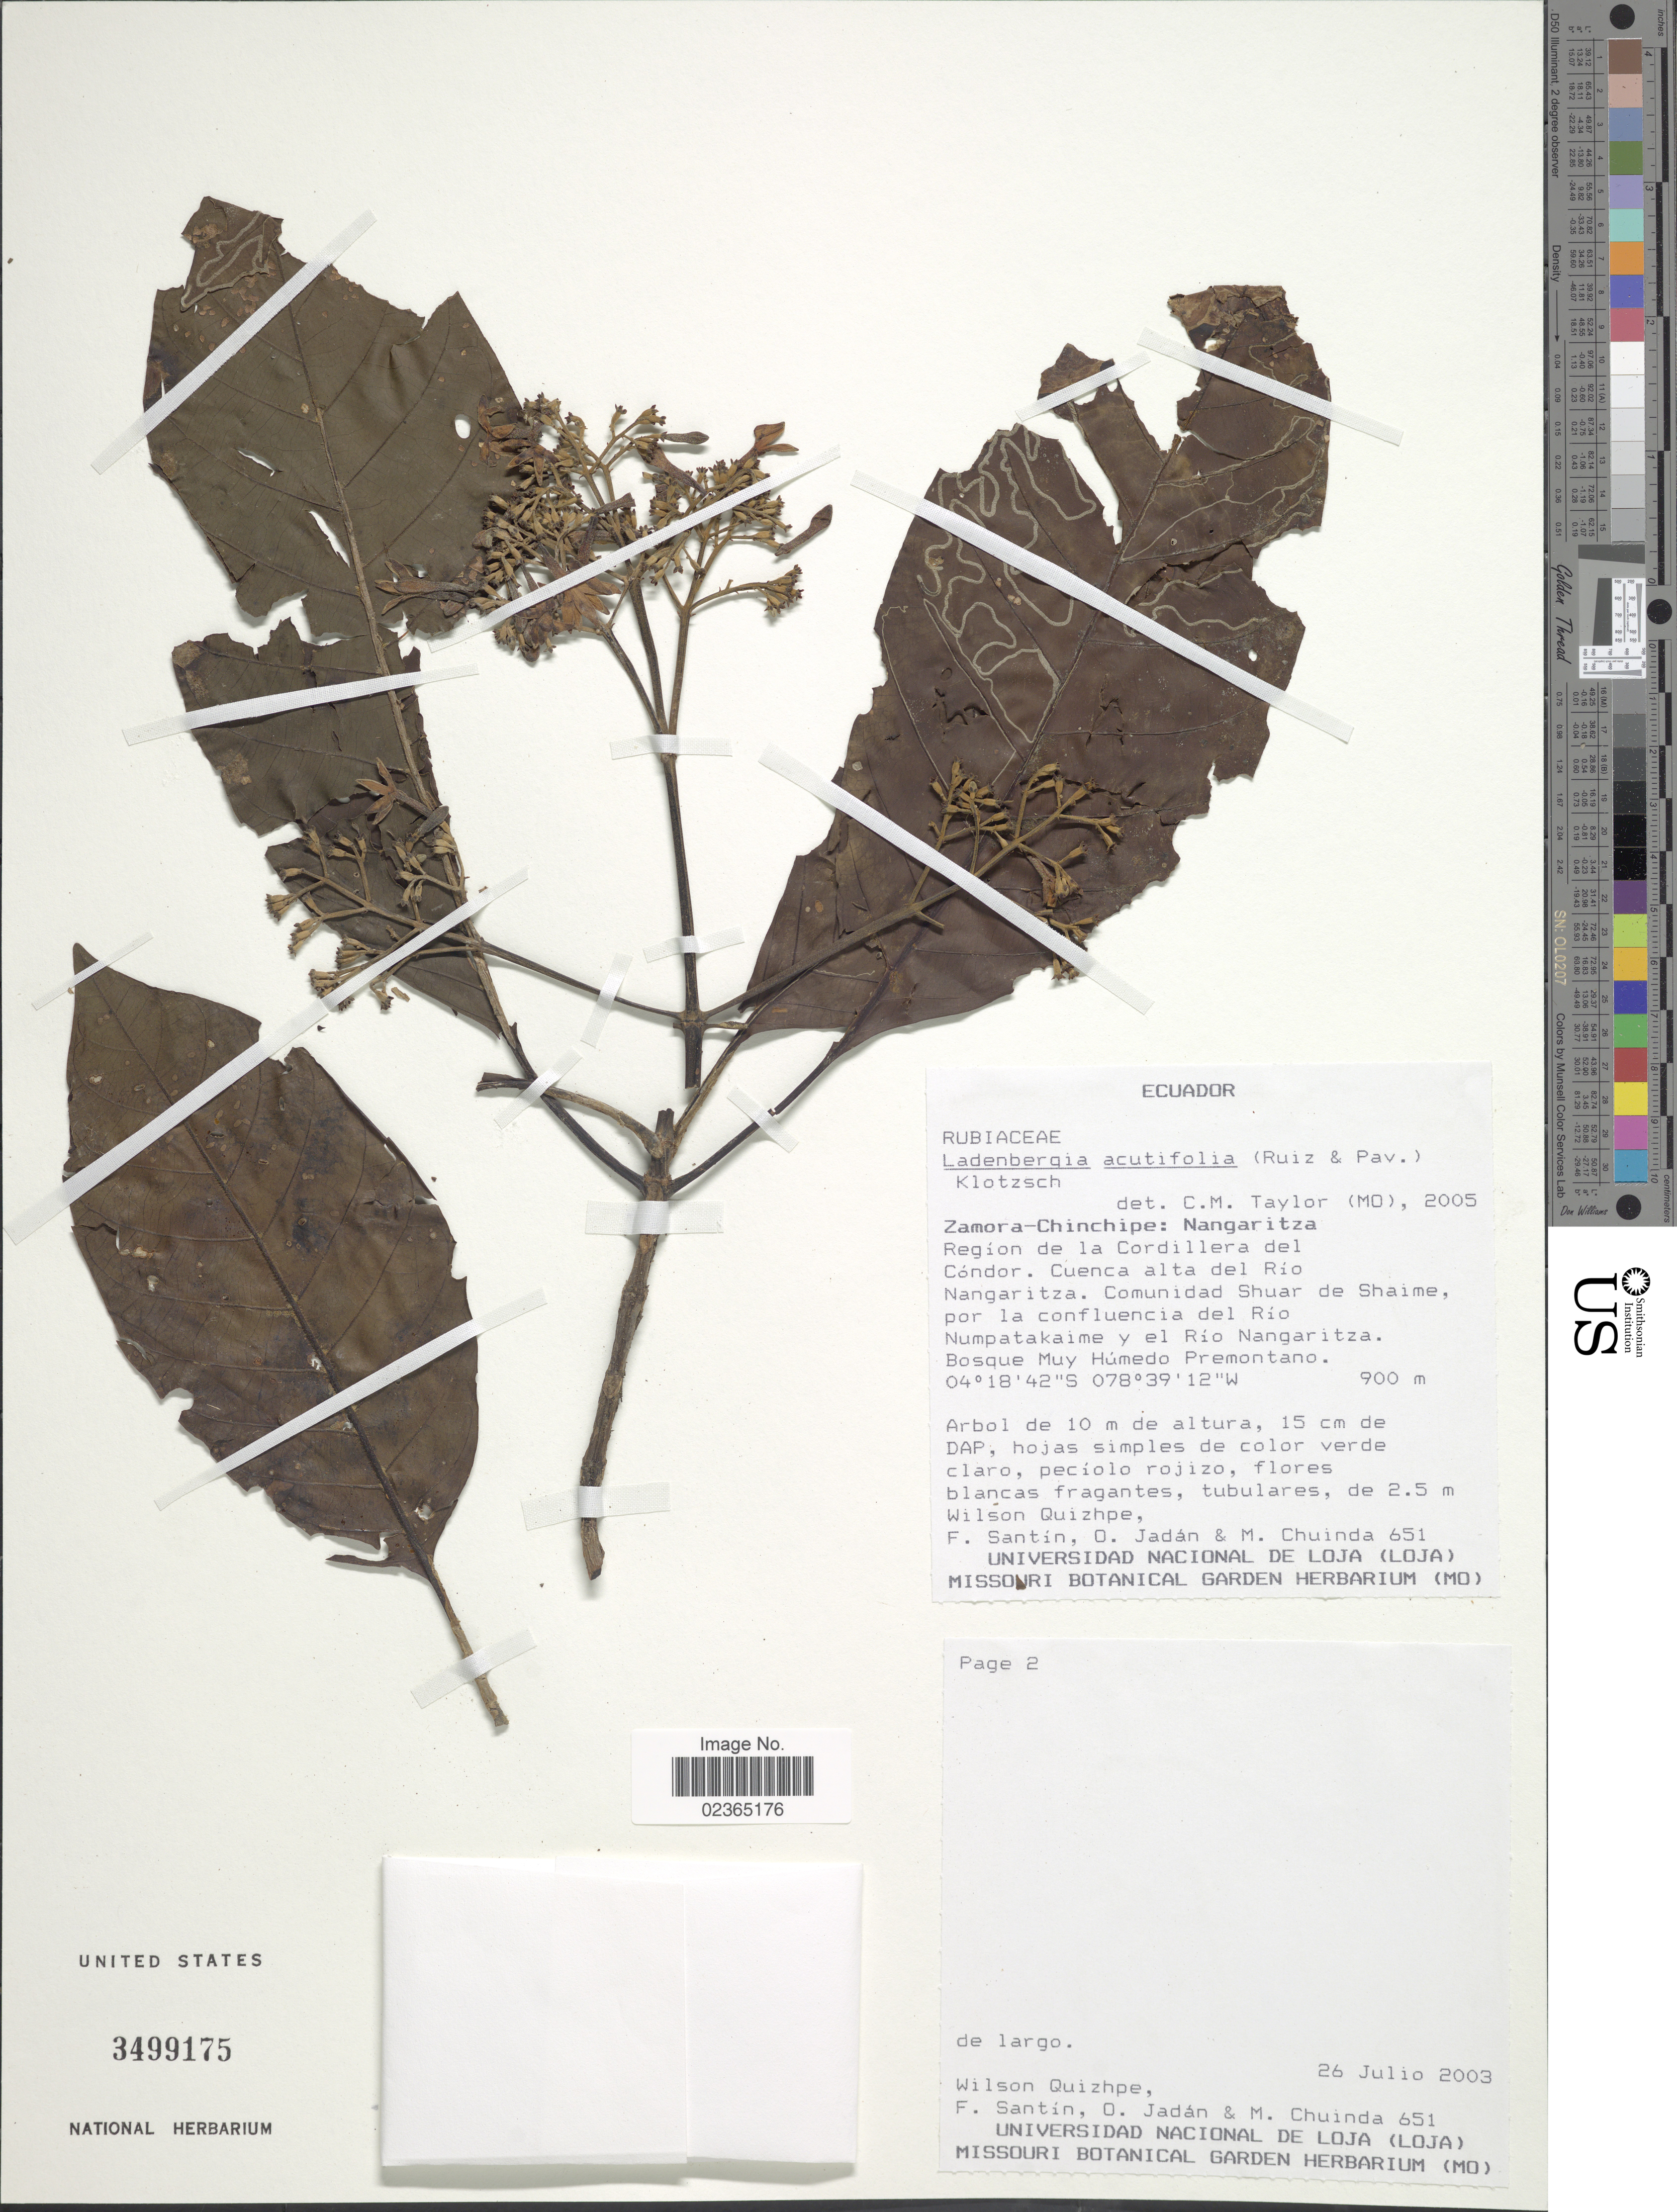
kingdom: Plantae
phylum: Tracheophyta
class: Magnoliopsida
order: Gentianales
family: Rubiaceae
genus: Ladenbergia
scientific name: Ladenbergia acutifolia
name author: (Ruiz & Pav.) Klotzsch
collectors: W. Quizhpe, F. Santín, O. Jadan & M. Chuinda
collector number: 651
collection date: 2003-07-26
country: Ecuador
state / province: Zamora-Chinchipe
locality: Nangaritza, Region de la Cordillera del Condor. Cuente alta del Rio Nangaritza. Comunidad Shuar de Shaime, por la confluencia del Rio Numpatakaime y el Rio Nangaritza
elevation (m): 900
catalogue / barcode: US 3499175